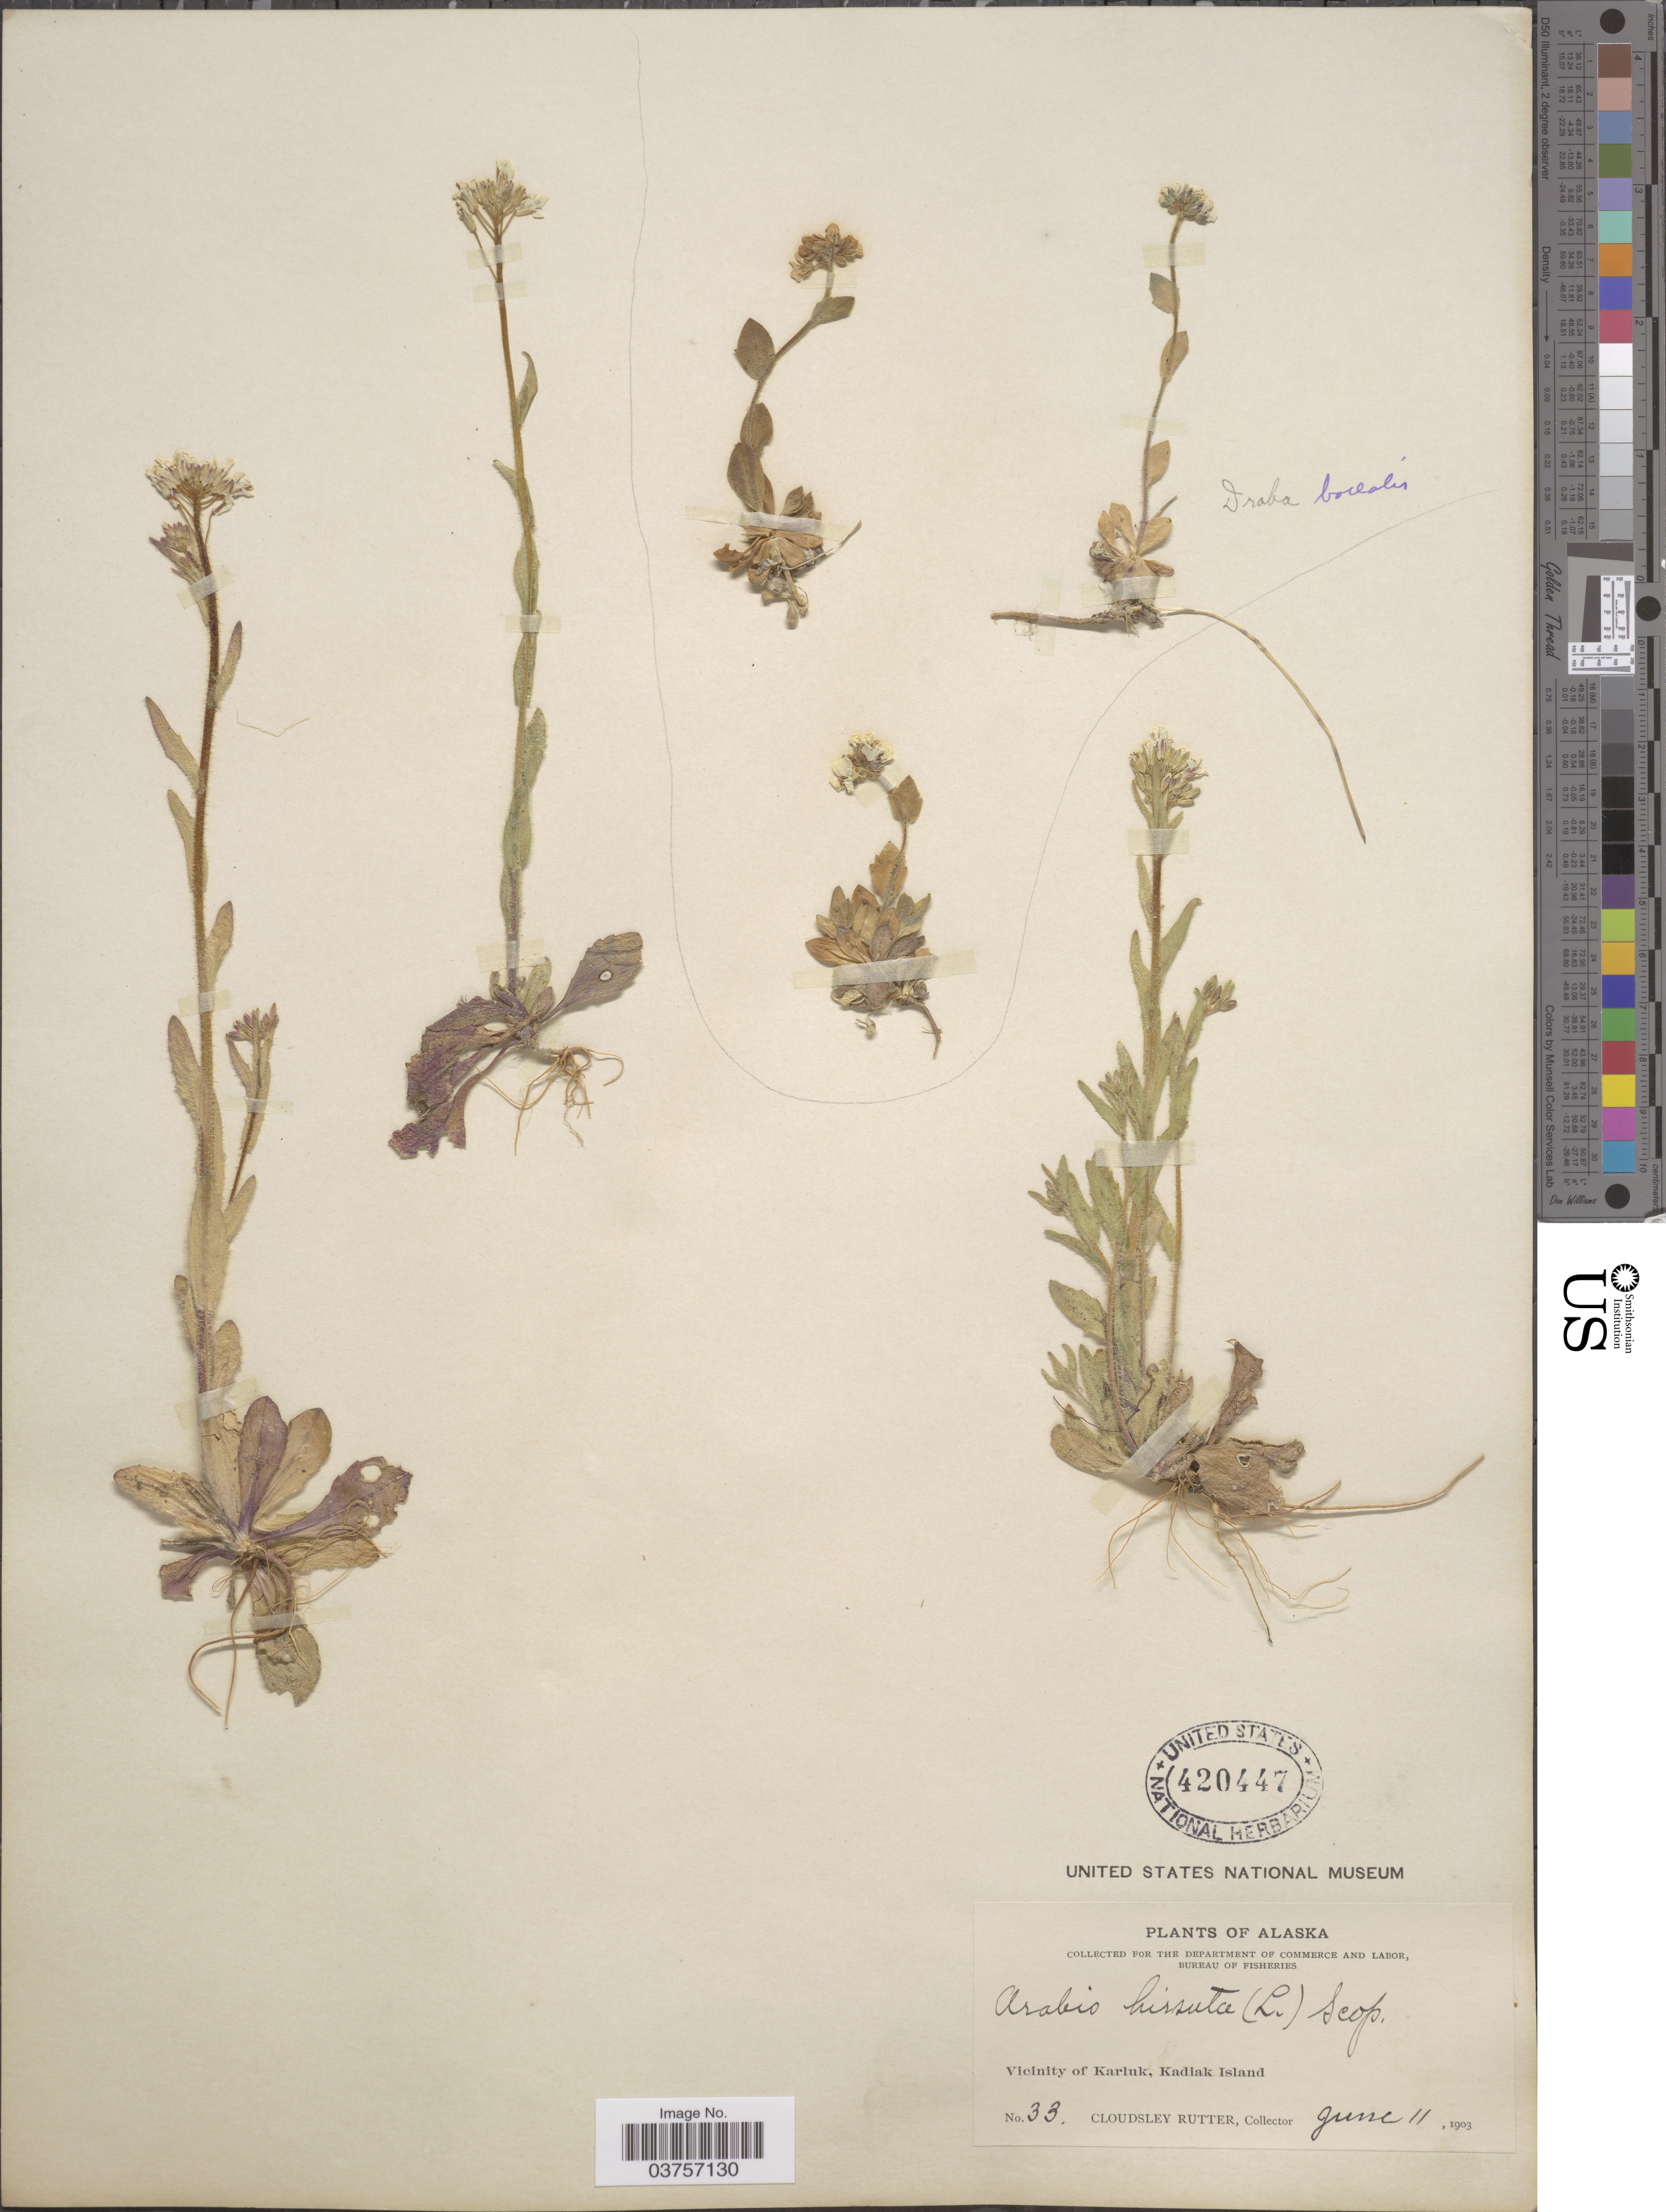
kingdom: Plantae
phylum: Tracheophyta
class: Magnoliopsida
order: Brassicales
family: Brassicaceae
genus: Arabis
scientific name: Arabis hirsuta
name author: (L.) Scop.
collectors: C. Rutter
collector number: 33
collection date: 1903-06-11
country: United States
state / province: Alaska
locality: Vicinity of Karluk, Kadiak Island.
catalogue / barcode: US 420447